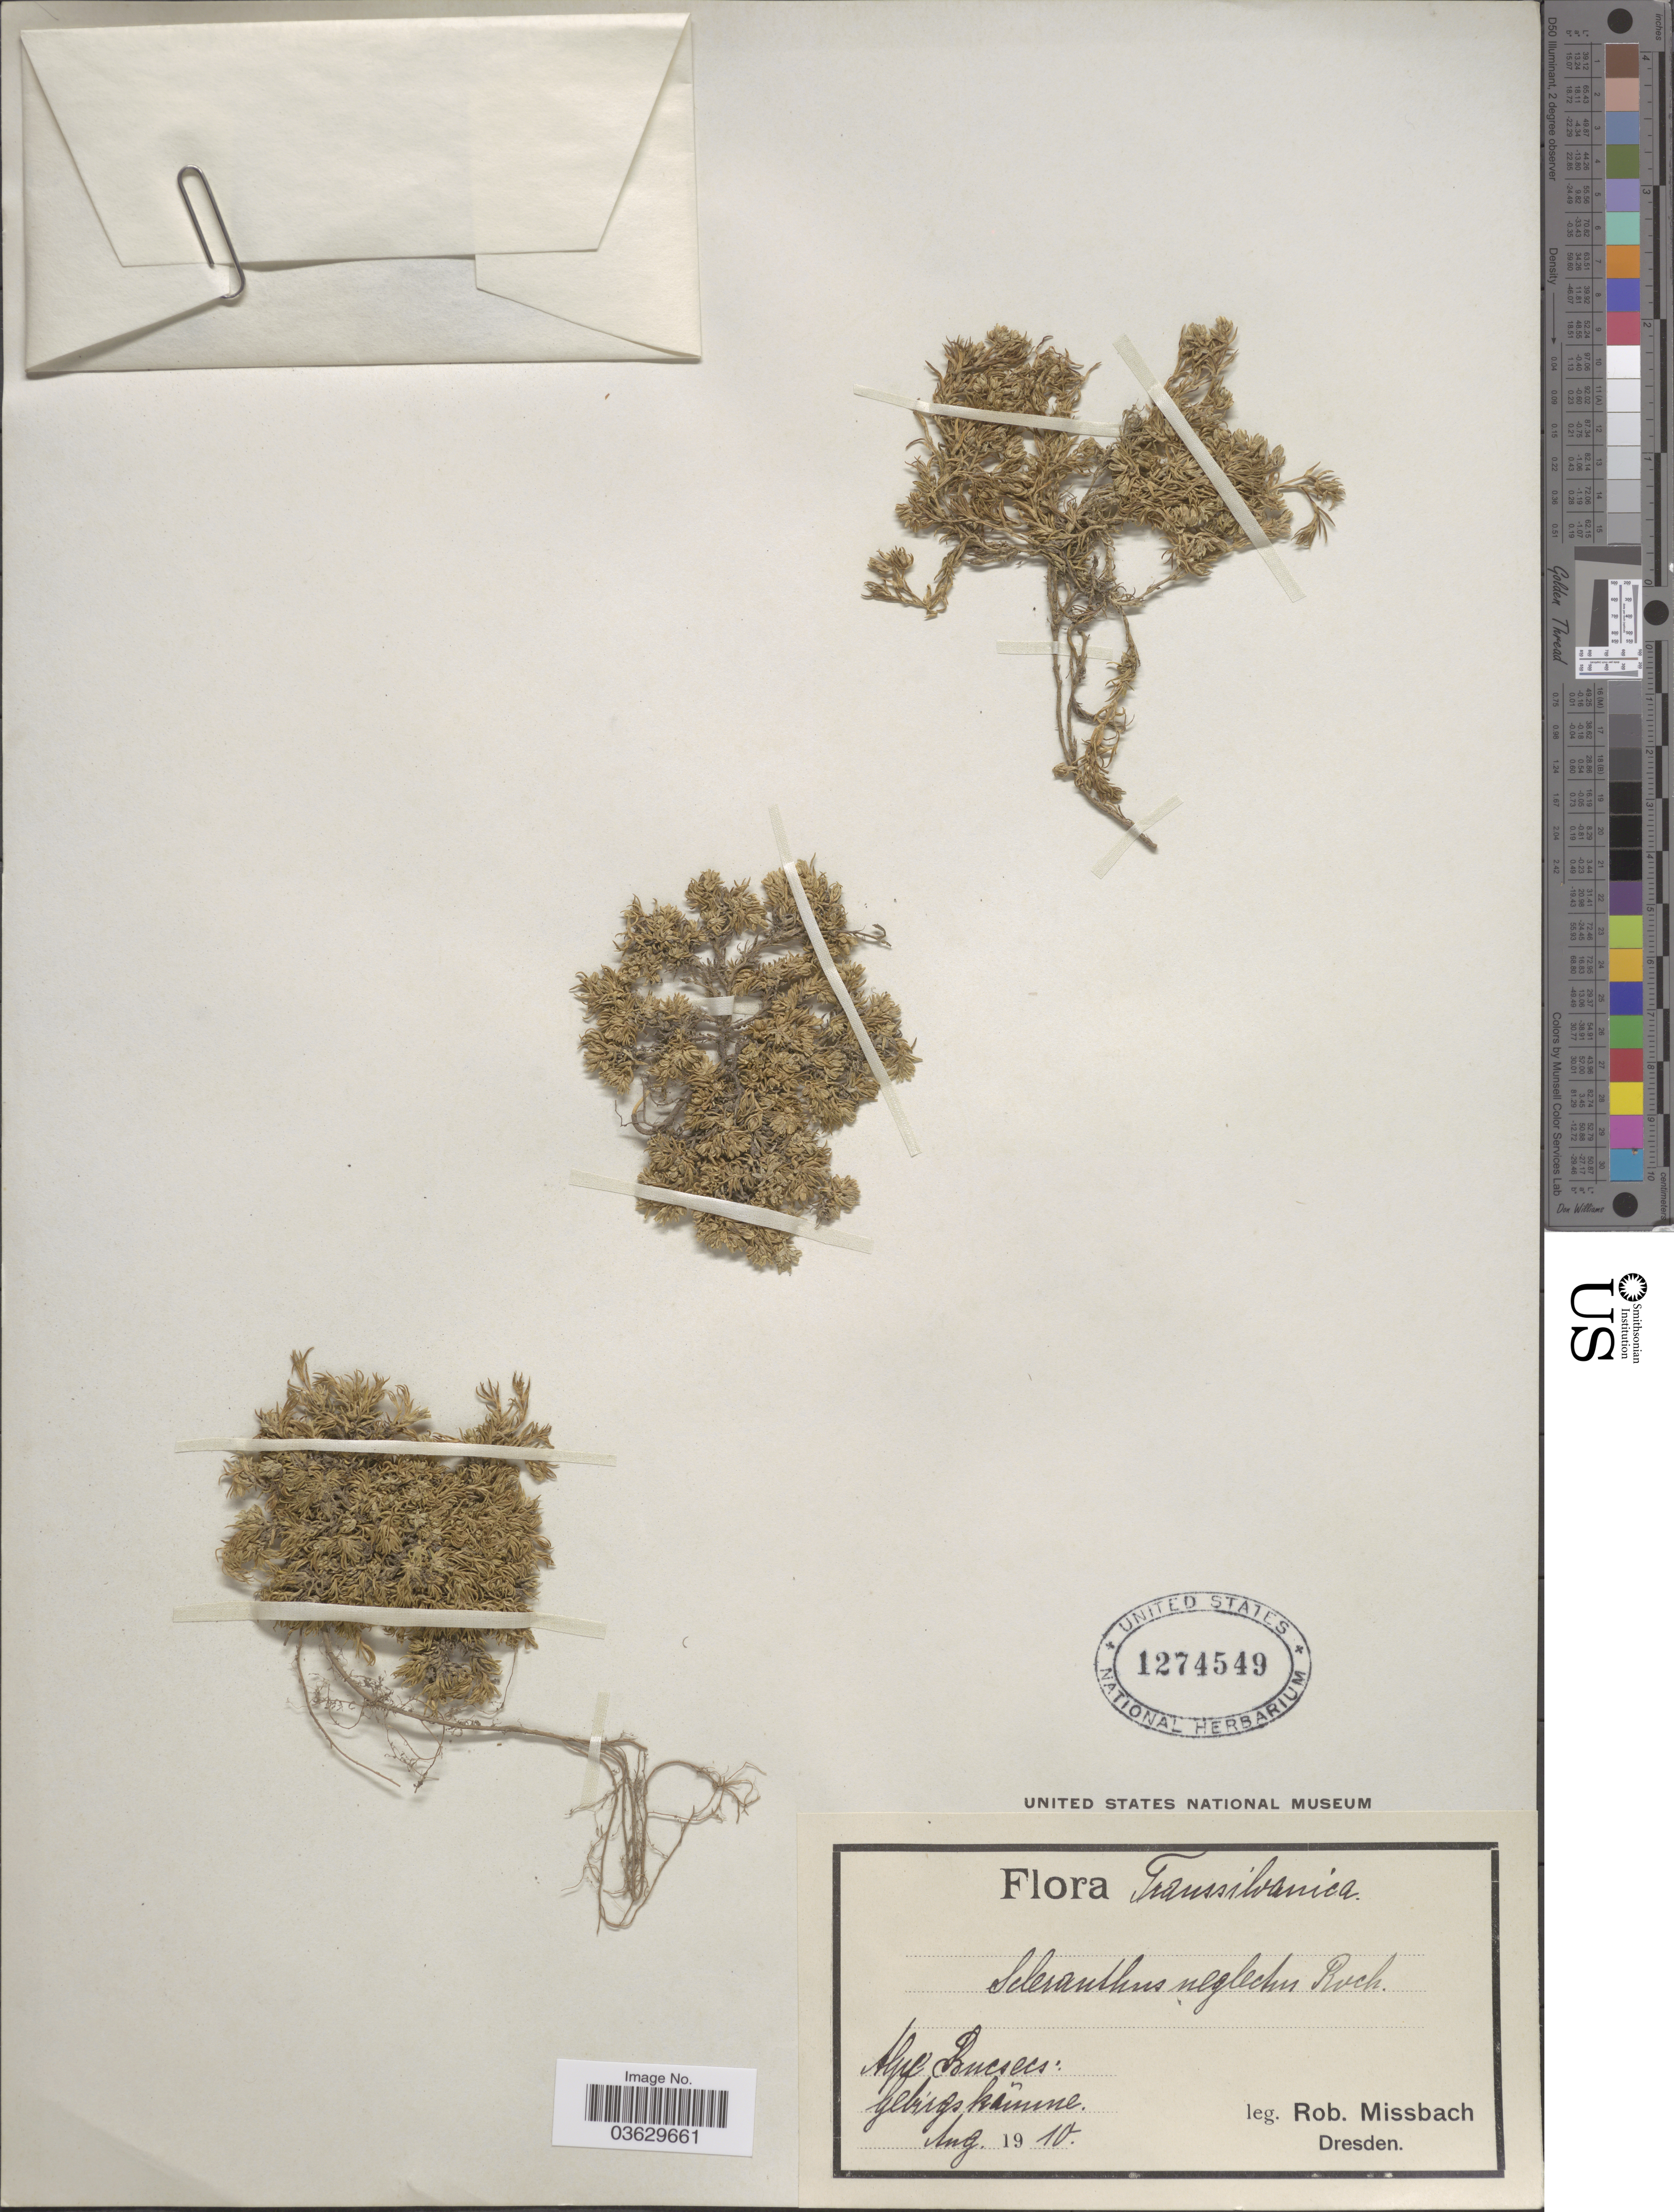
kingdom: Plantae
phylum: Tracheophyta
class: Magnoliopsida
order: Caryophyllales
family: Caryophyllaceae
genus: Scleranthus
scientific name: Scleranthus neglectus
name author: Rochel ex Baumg.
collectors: R. Missbach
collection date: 1910-08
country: Romania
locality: Transsilvanica. Alpe bucsecs: Gebirgs kãmme.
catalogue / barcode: US 1274549